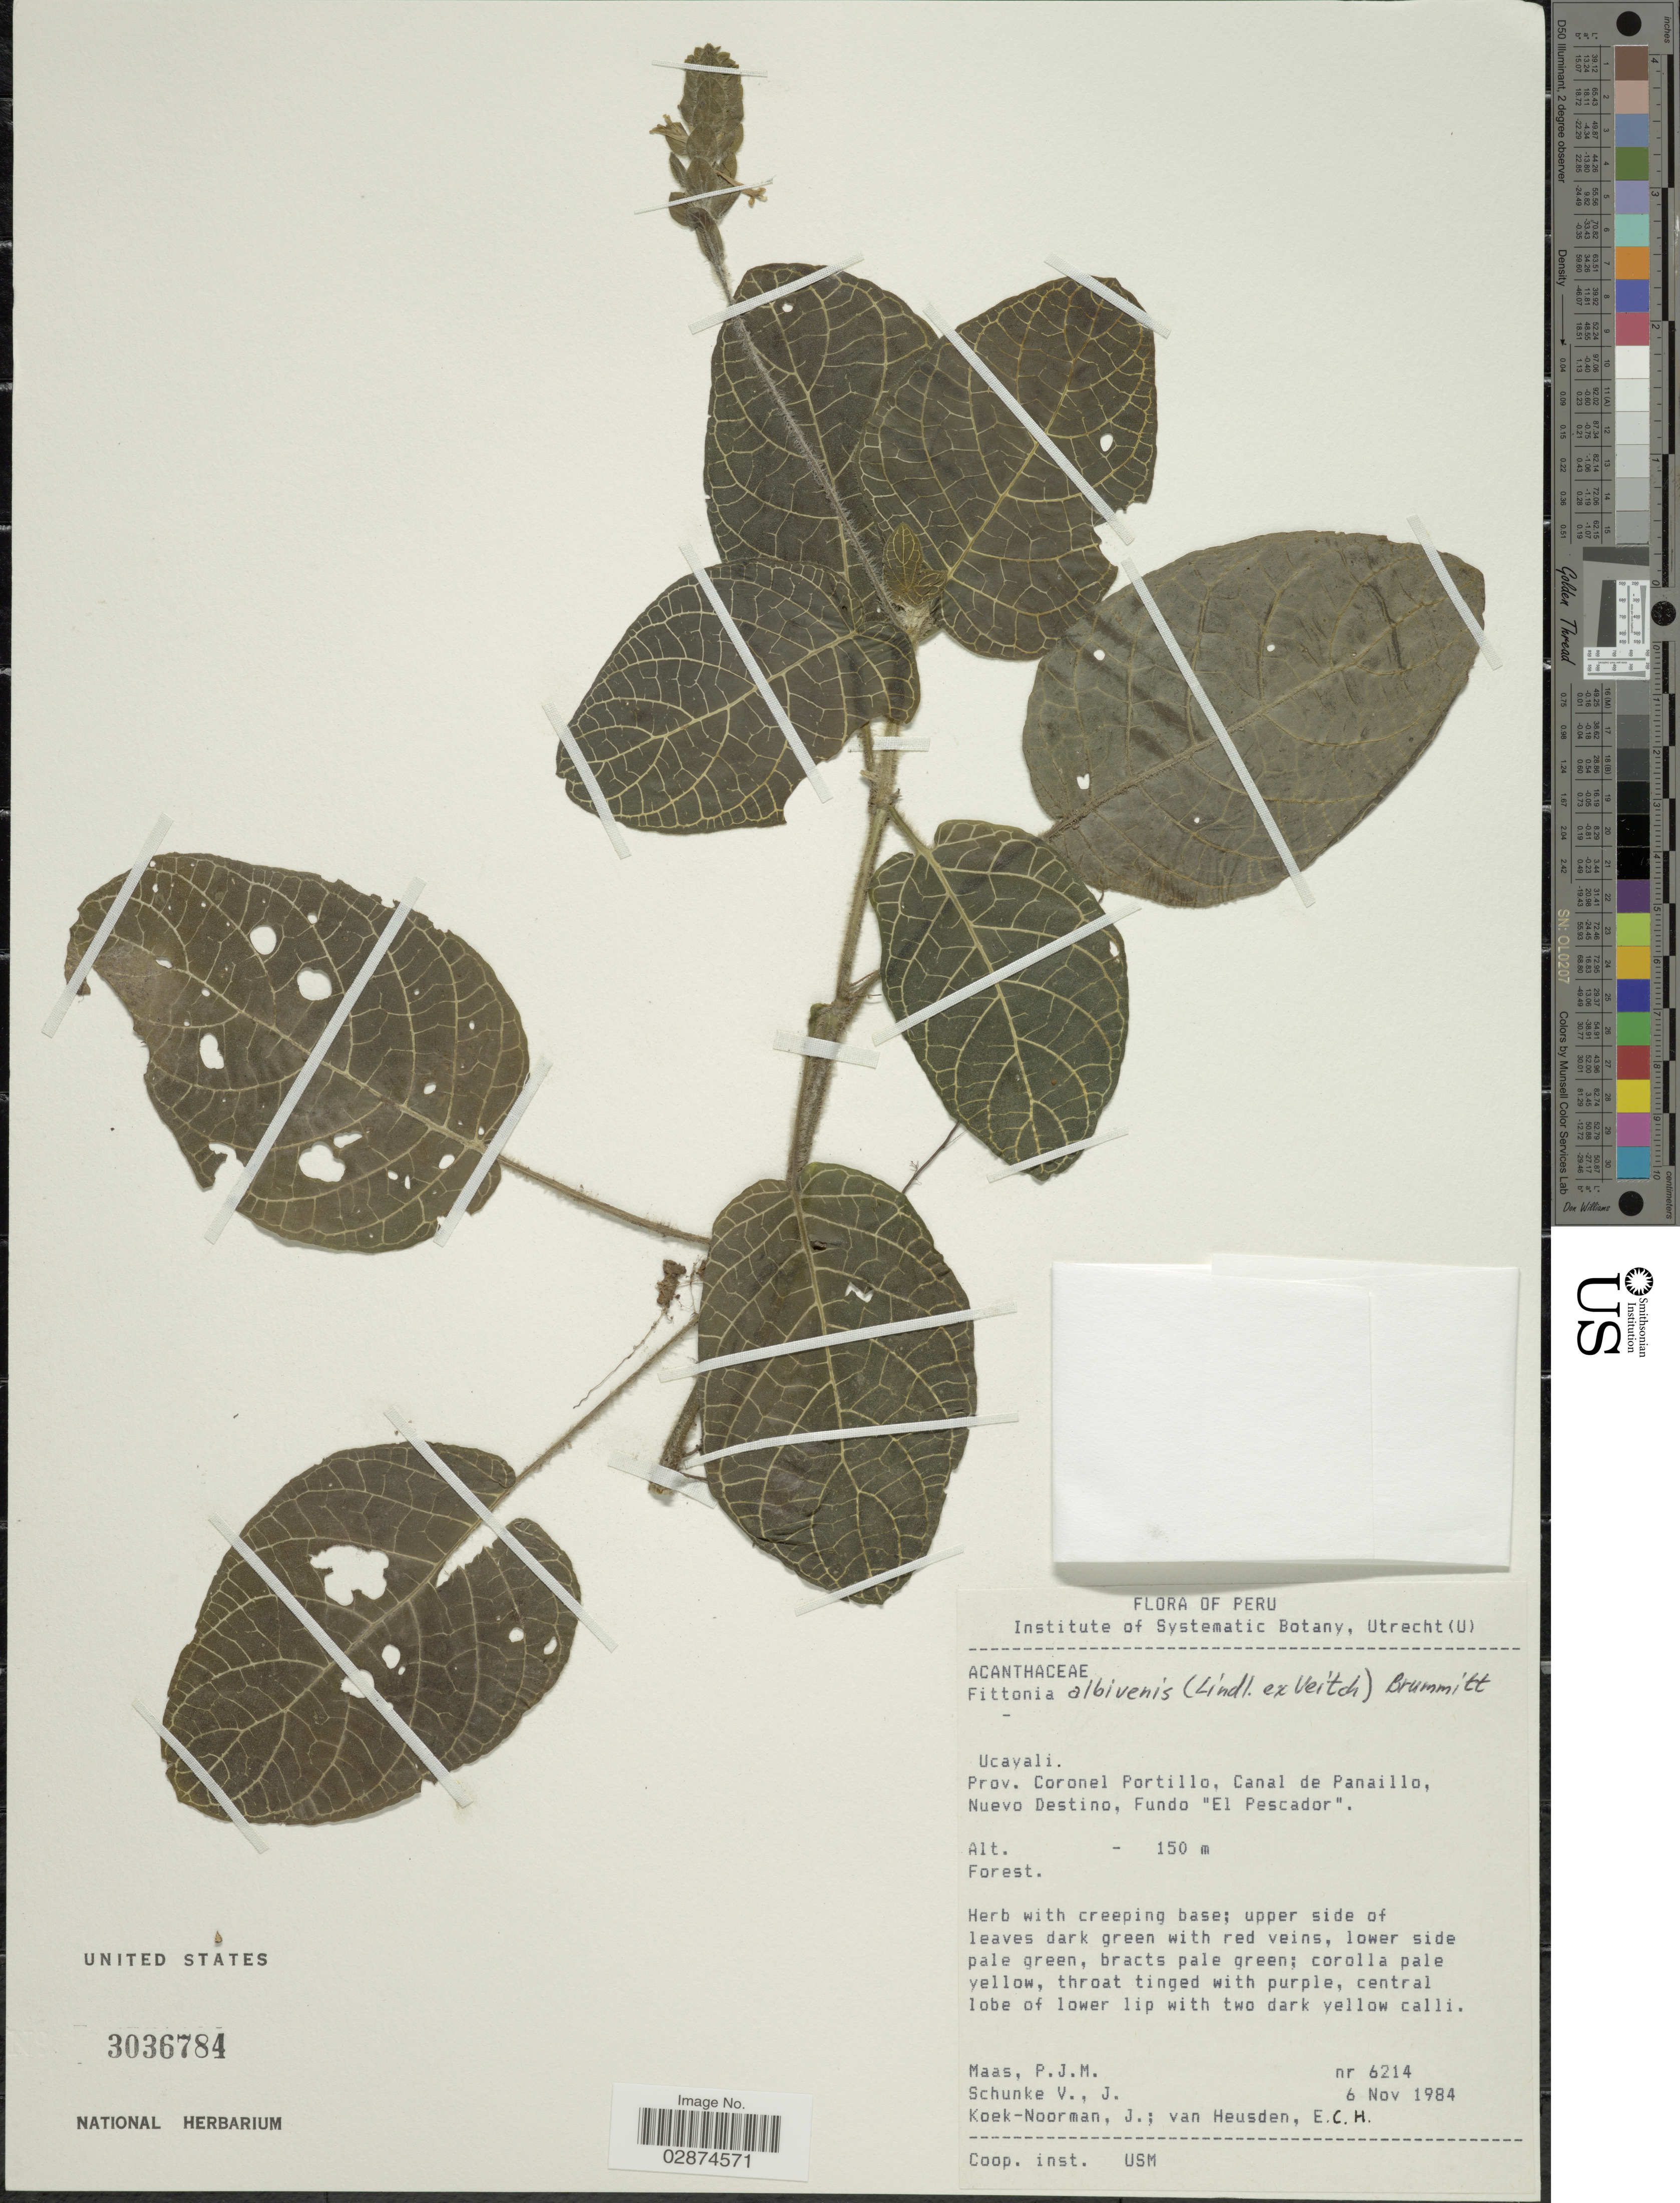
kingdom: Plantae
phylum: Tracheophyta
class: Magnoliopsida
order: Lamiales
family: Acanthaceae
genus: Fittonia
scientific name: Fittonia albivenis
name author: (Lindl. ex Veitch) Brummitt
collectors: P. Maas, J. Schunke Vigo, J. Koek-Noorman & E. C. H. van Heusden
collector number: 6214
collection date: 1984-11-06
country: Peru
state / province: Ucayali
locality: Prov. Coronel Portillo, Canal de Panaillo, Nuevo Destino, Fundo "El Pescador".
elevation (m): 150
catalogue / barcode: US 3036784